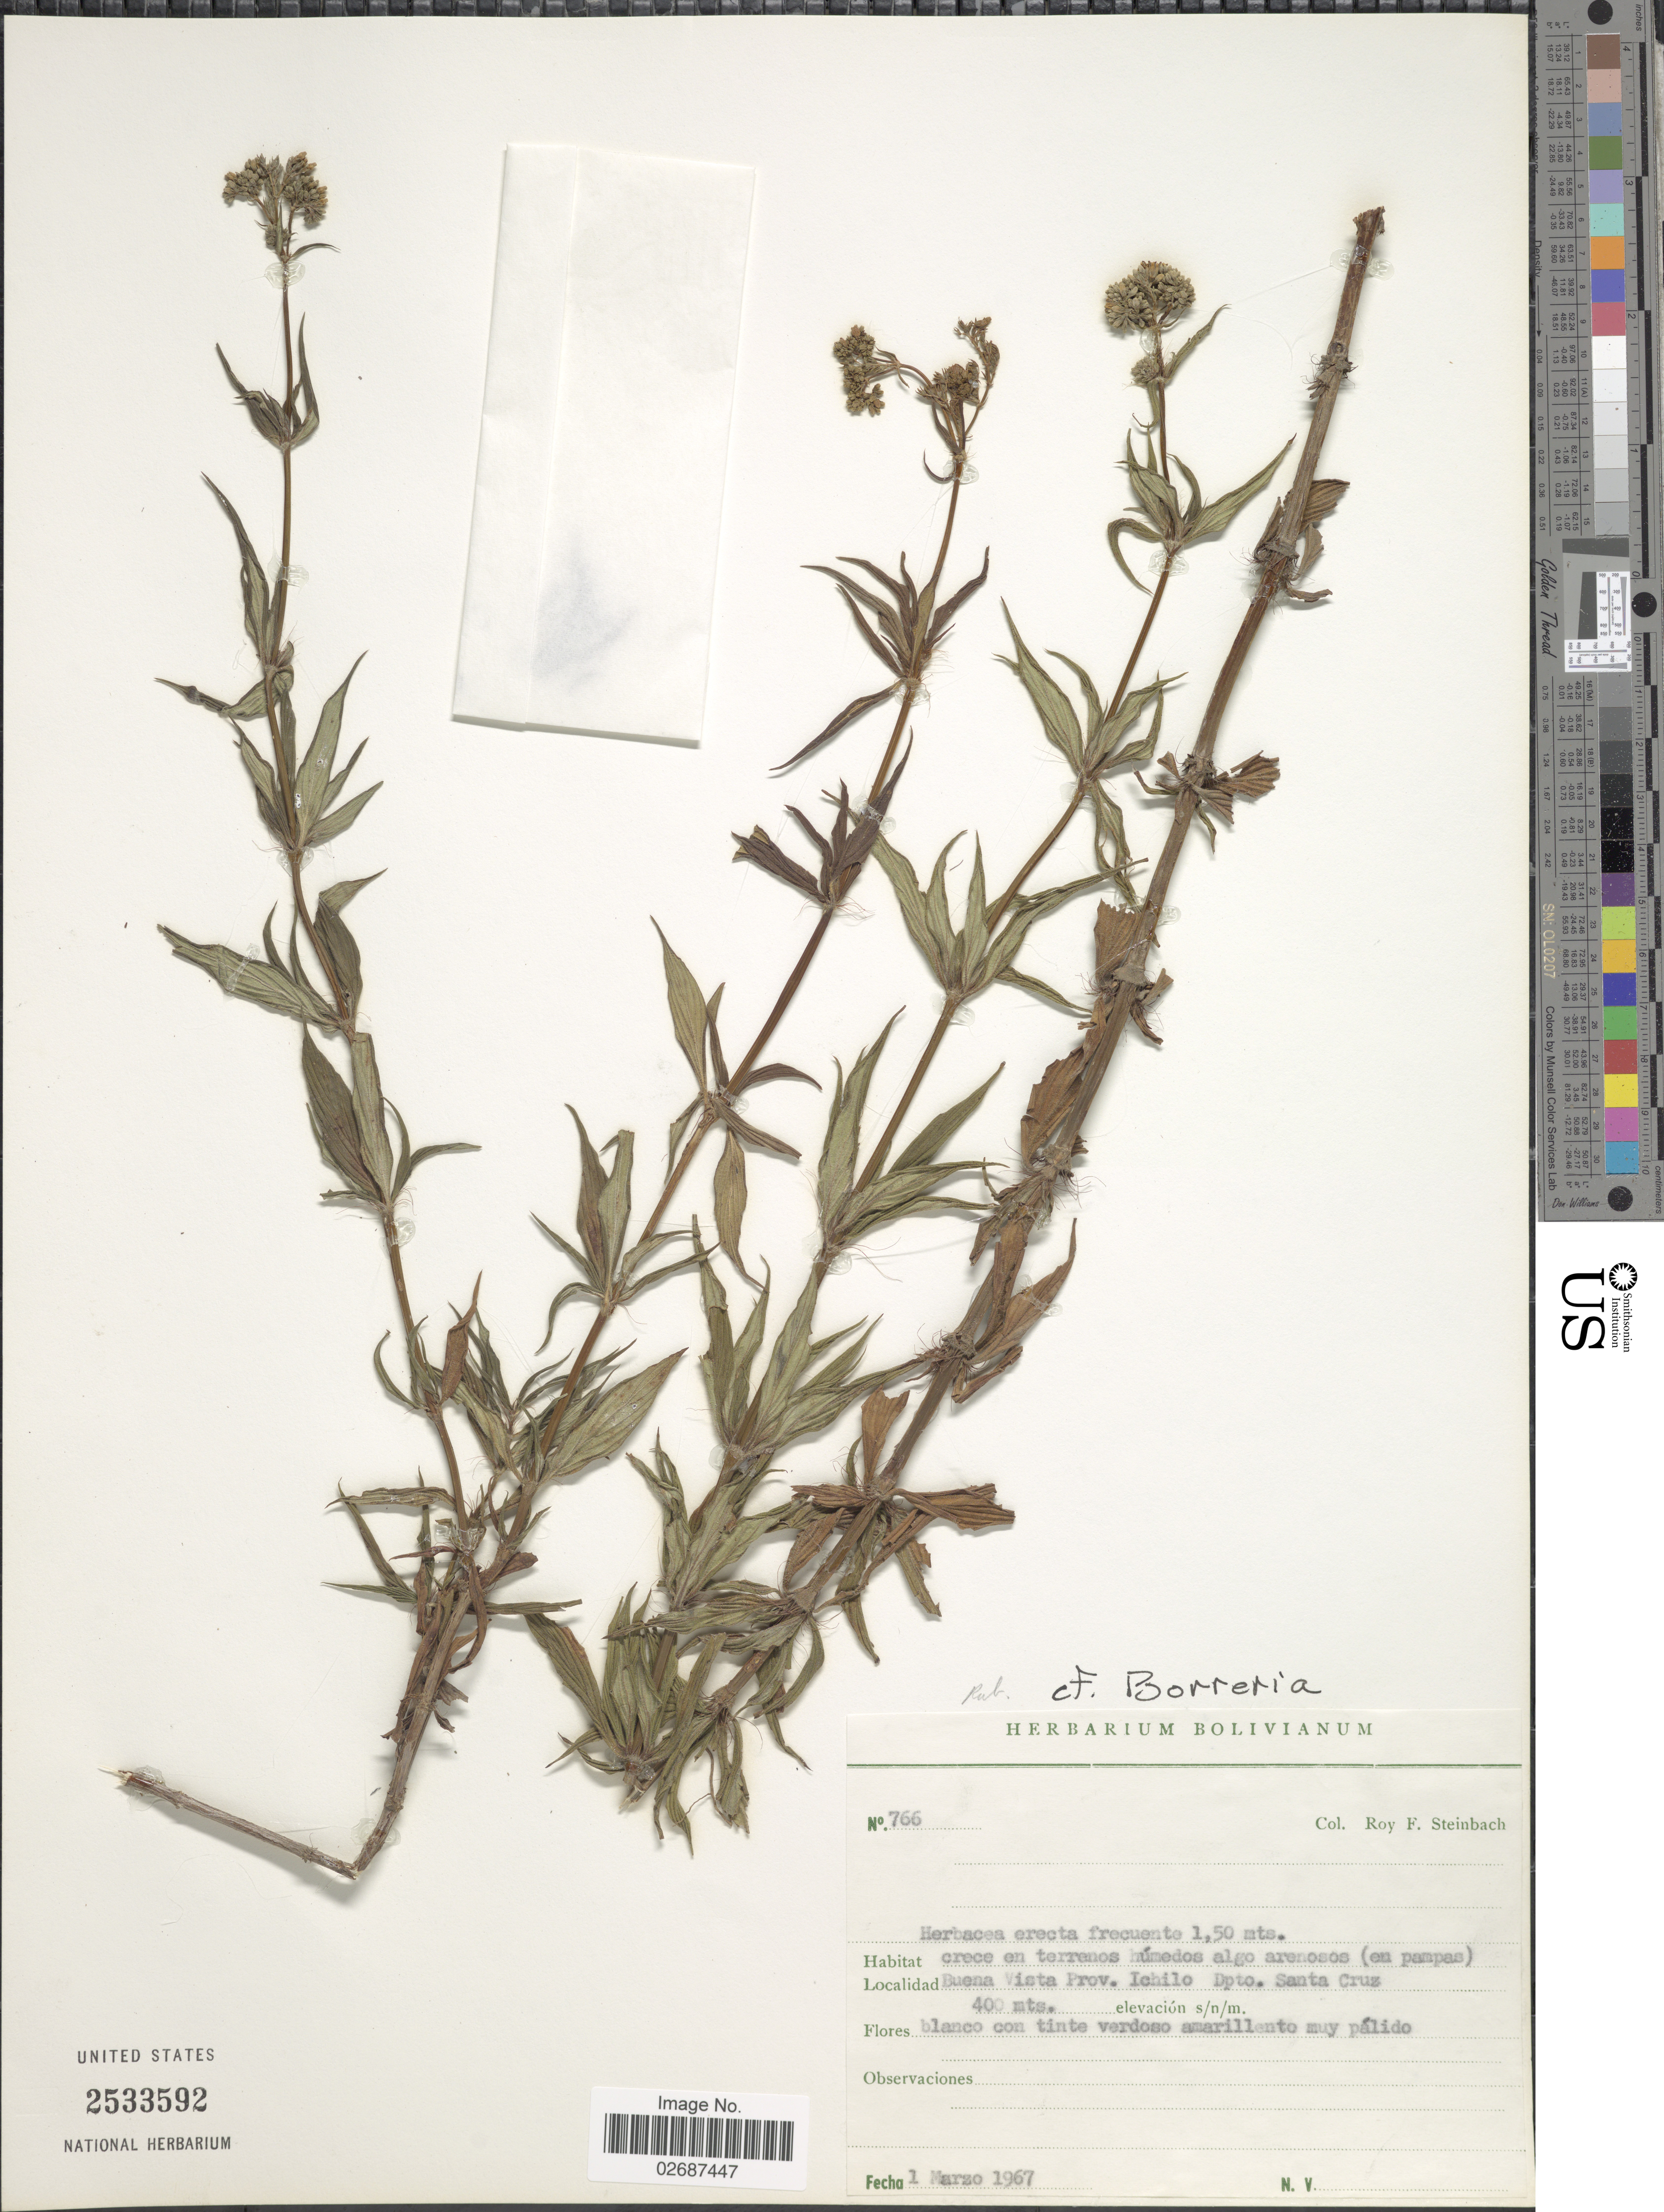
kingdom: Plantae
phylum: Tracheophyta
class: Magnoliopsida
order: Gentianales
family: Rubiaceae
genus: Borreria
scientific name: Borreria sp.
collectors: R. F. Steinbach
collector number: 766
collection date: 1967-03-01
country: Bolivia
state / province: Santa Cruz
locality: Buena Vista Prov. Ichilo, Dpto. Santa Cruz.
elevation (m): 400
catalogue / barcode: US 2533592